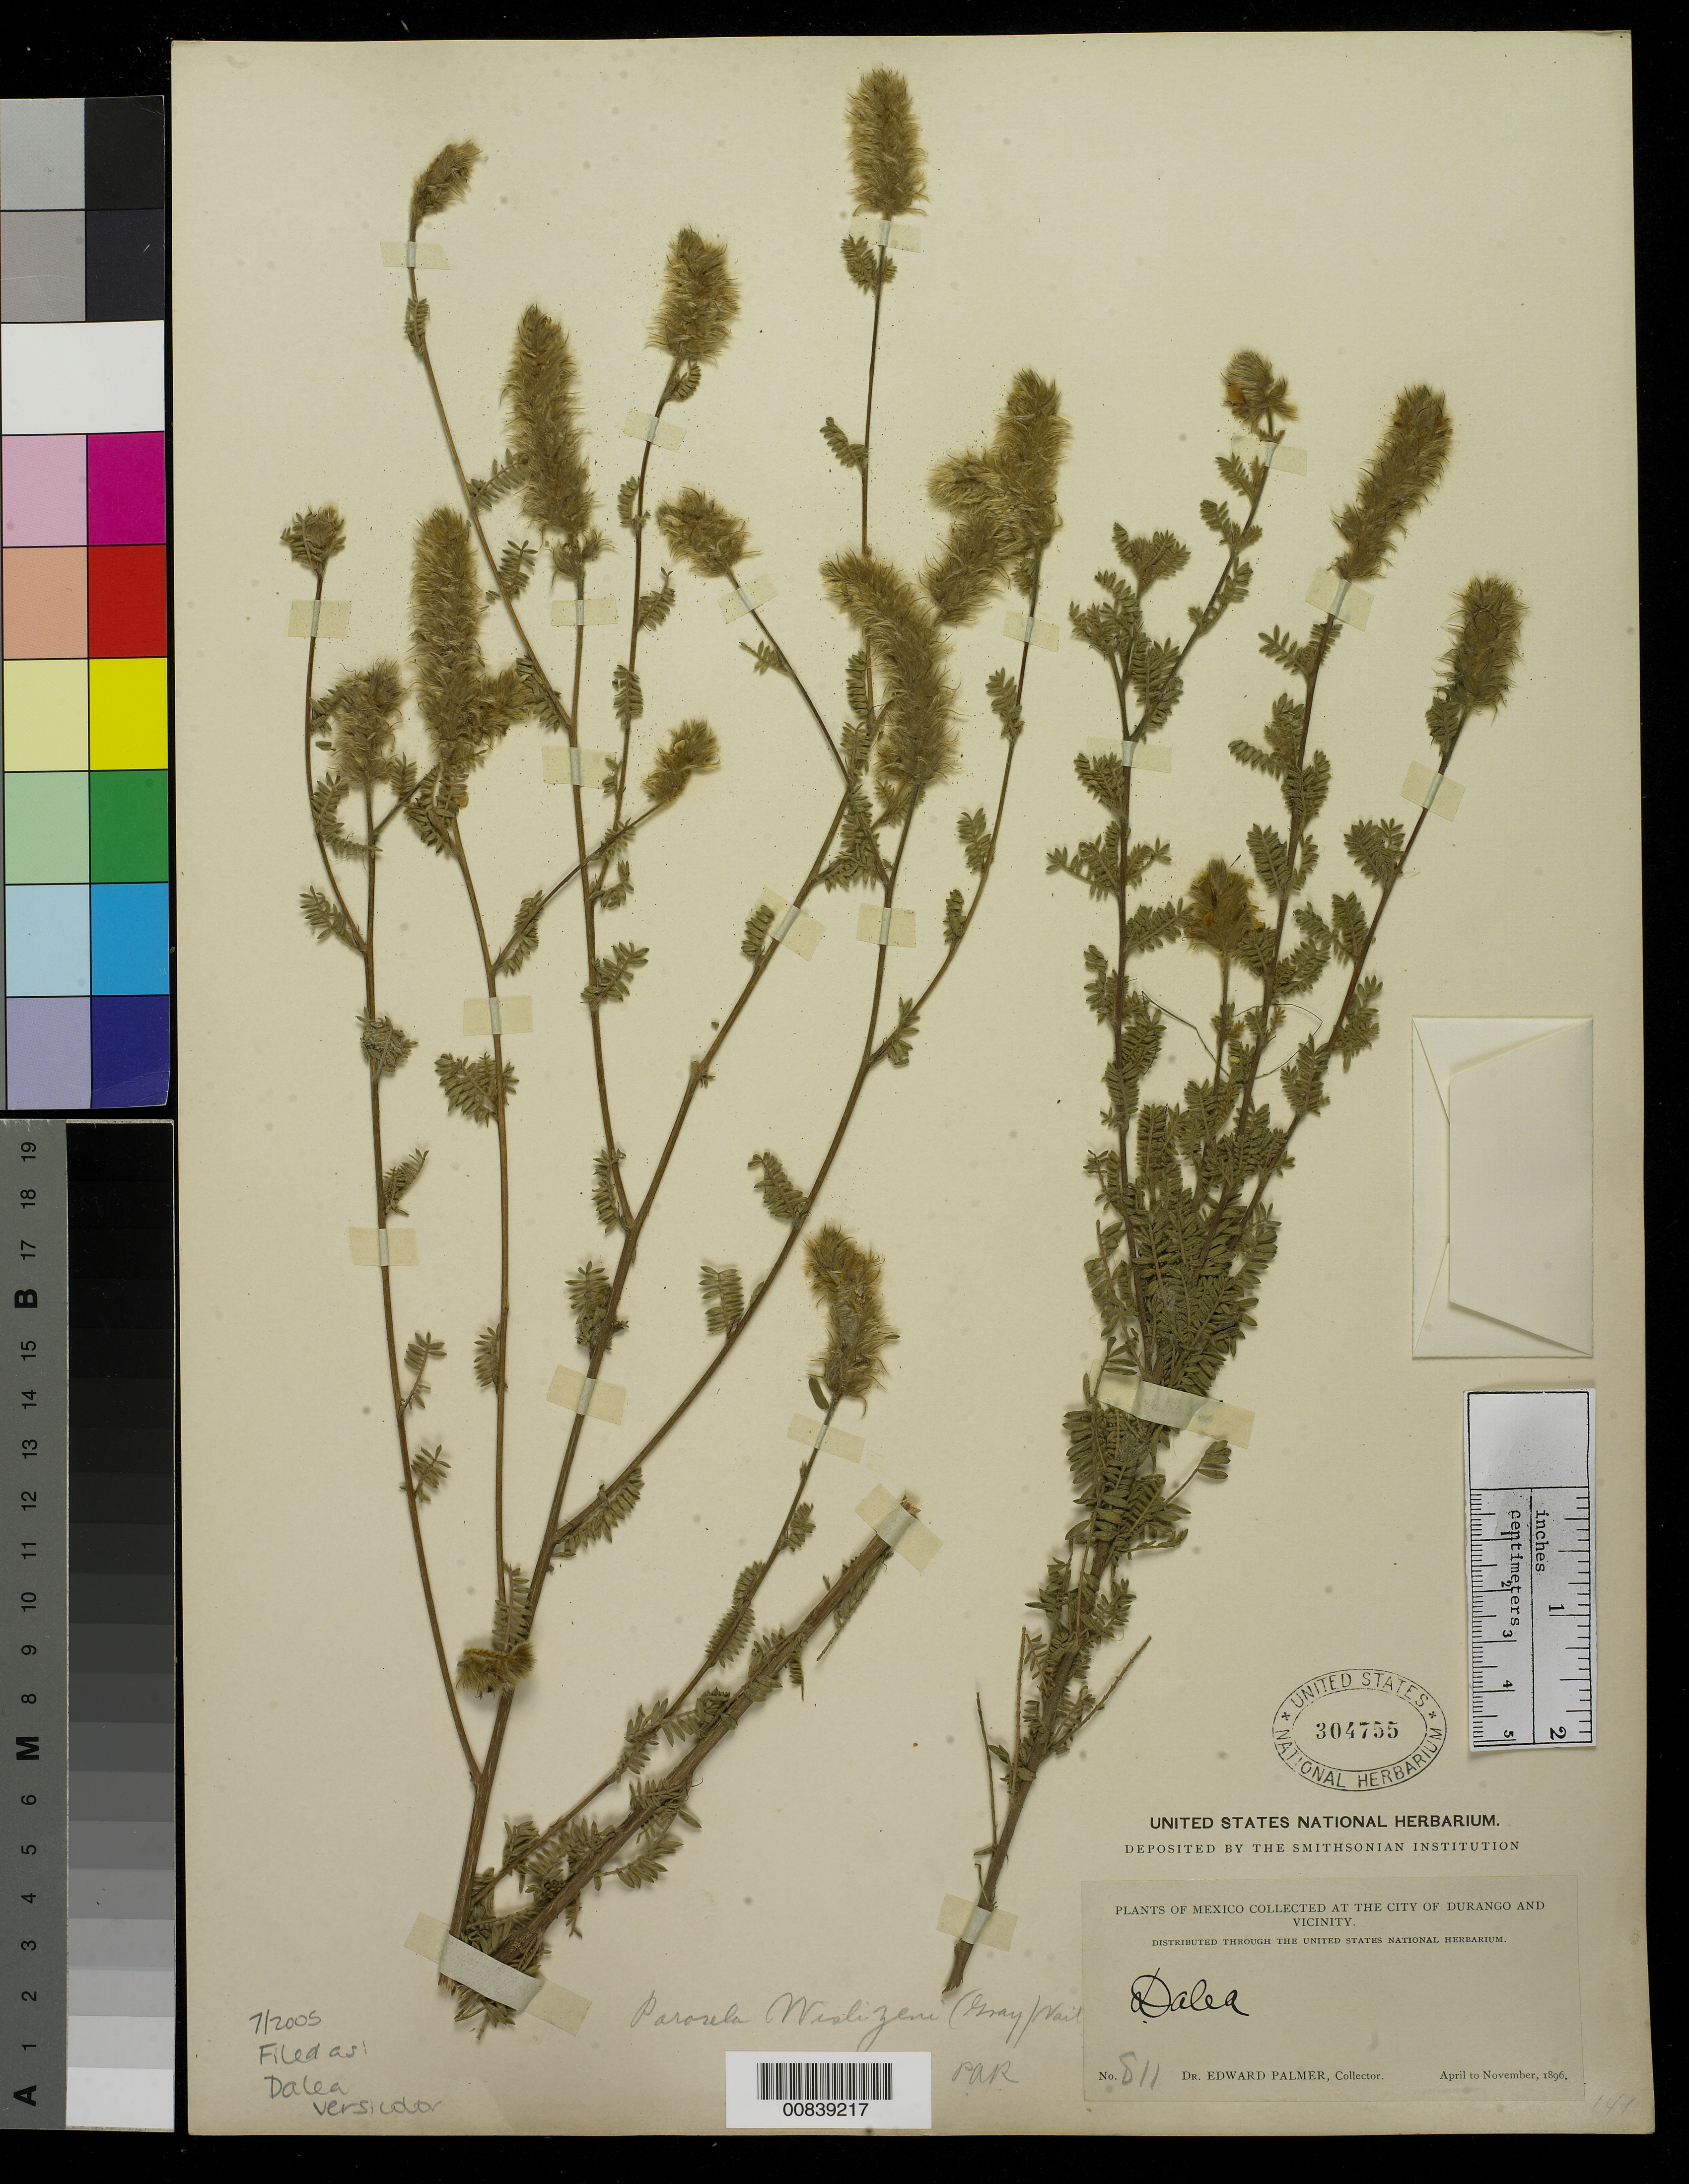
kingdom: Plantae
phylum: Tracheophyta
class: Magnoliopsida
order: Fabales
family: Fabaceae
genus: Dalea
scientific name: Dalea versicolor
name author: Zucc.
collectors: E. Palmer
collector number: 811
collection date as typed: Apr 1896 to -- Nov 1896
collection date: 1896-04/1896-11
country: Mexico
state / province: Durango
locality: City of Durango and vicinity.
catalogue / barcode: US 304755